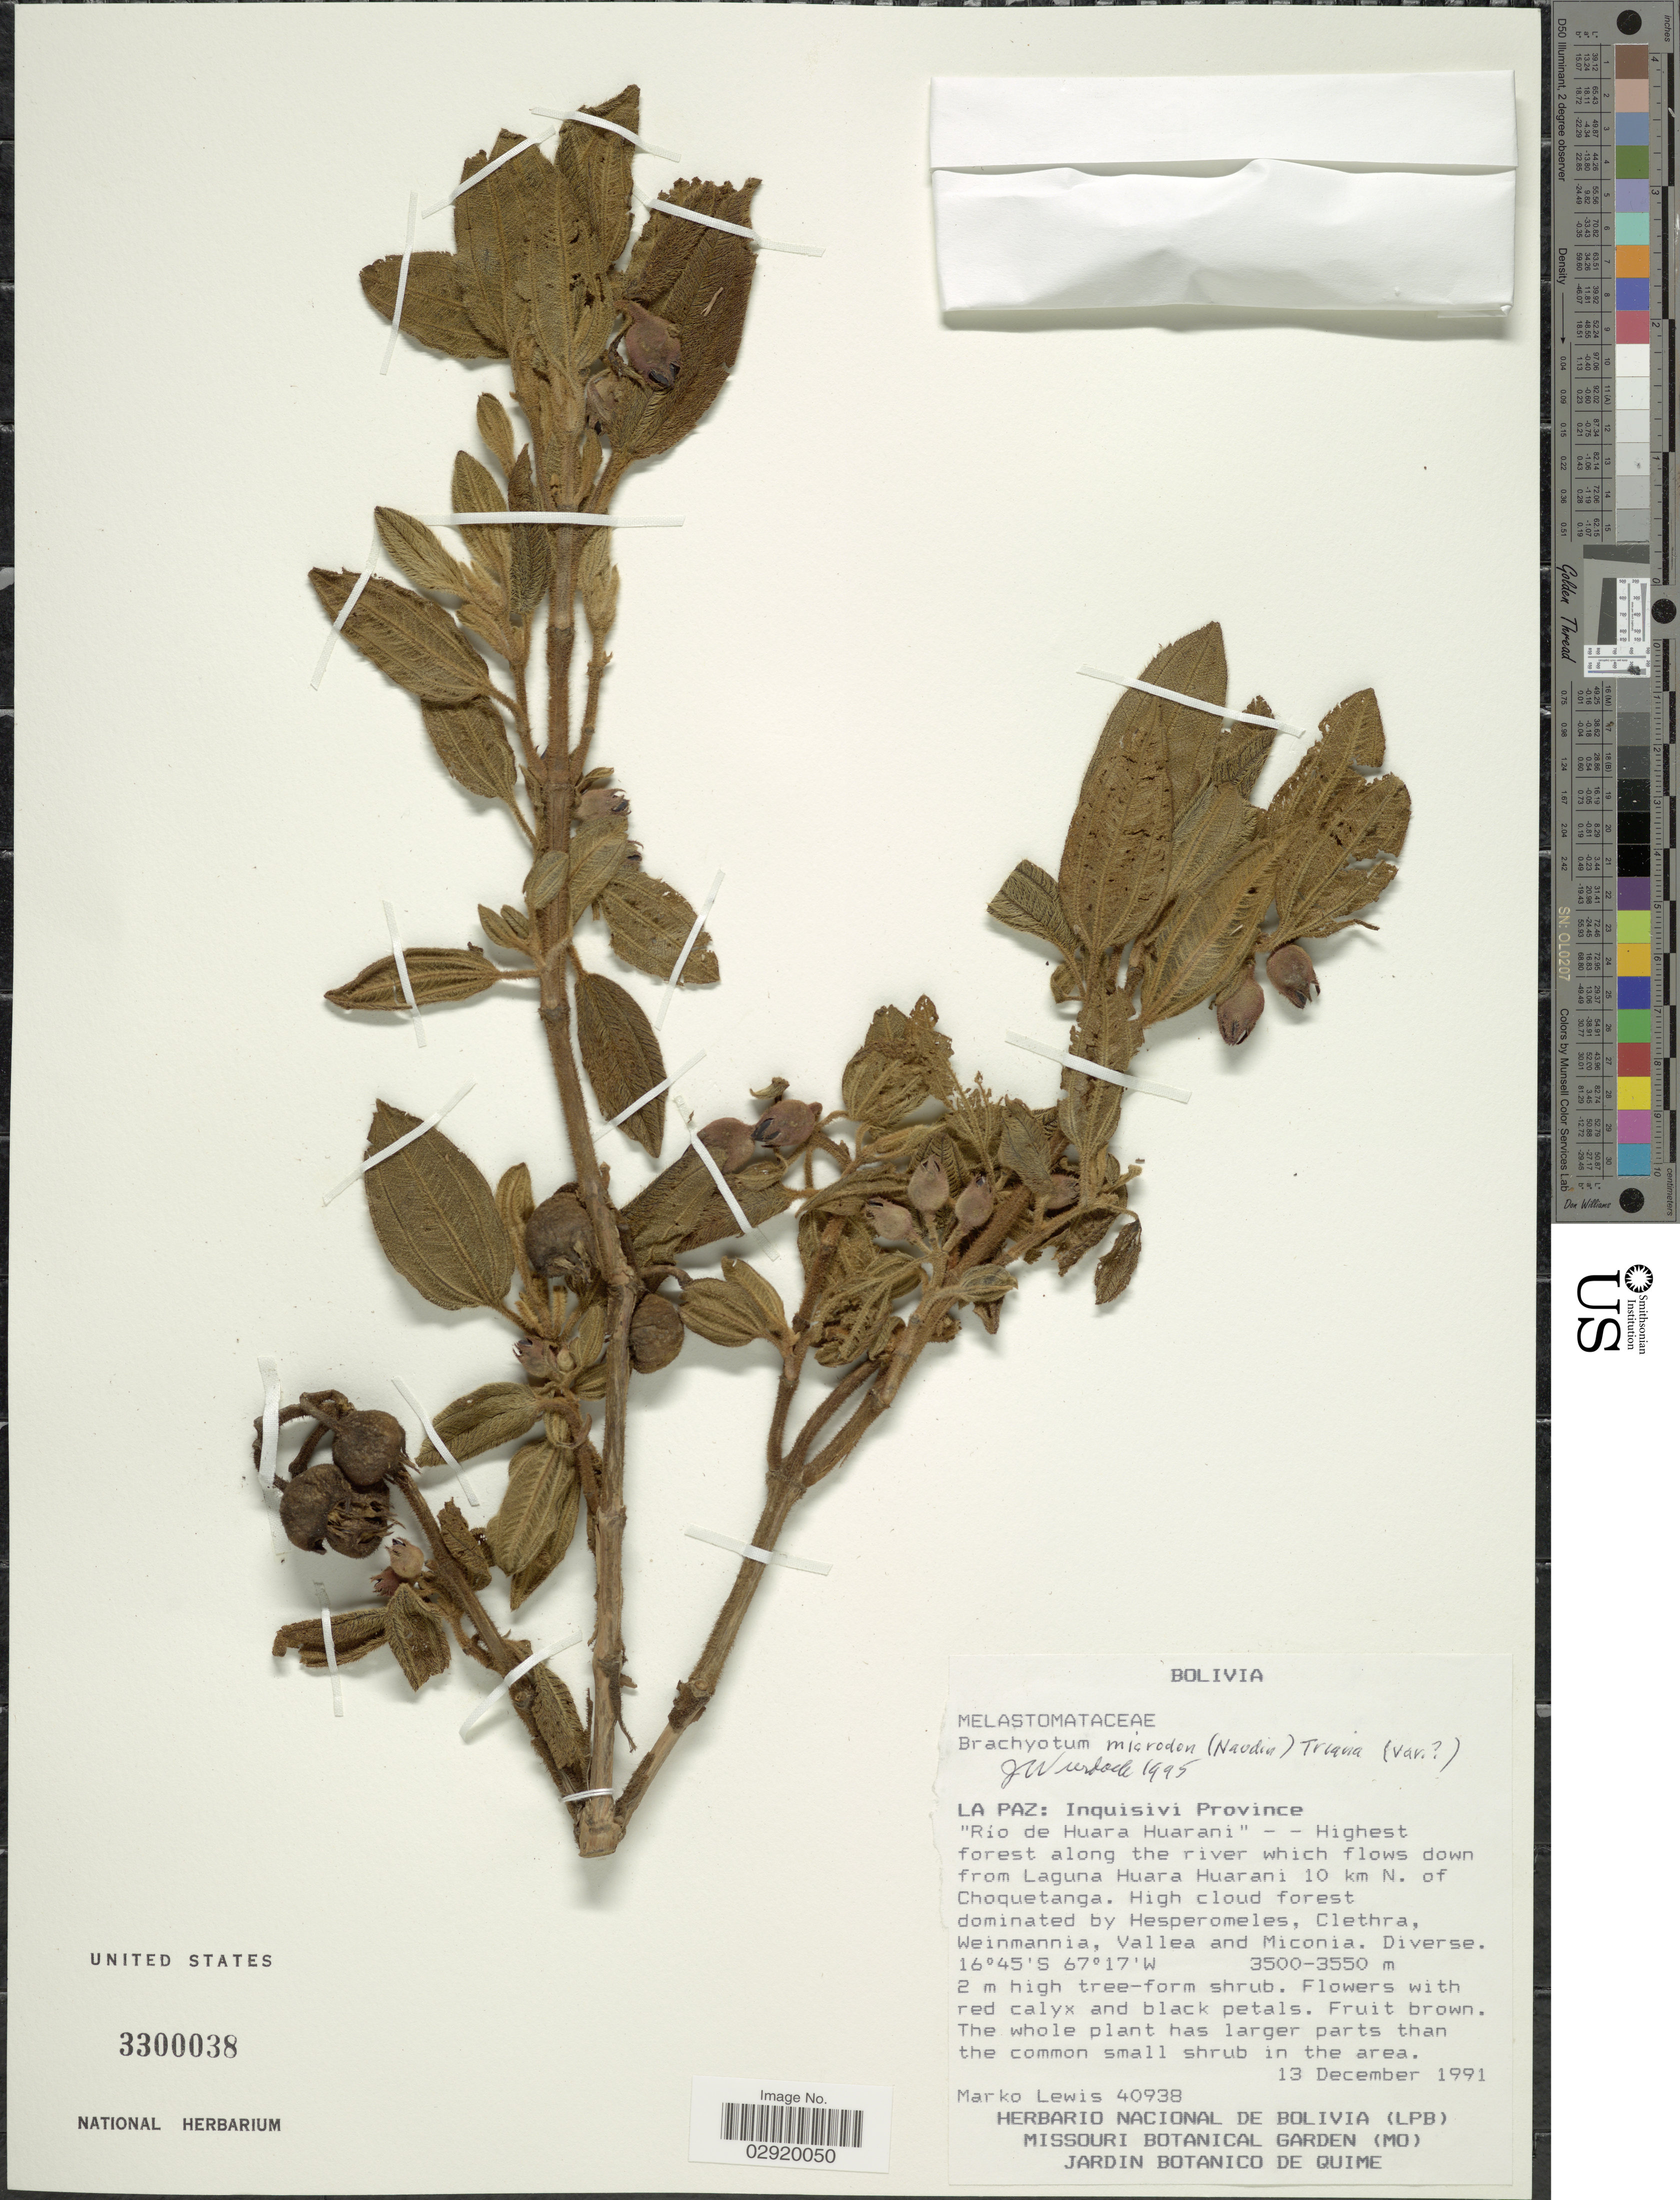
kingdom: Plantae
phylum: Tracheophyta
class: Magnoliopsida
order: Myrtales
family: Melastomataceae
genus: Brachyotum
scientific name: Brachyotum microdon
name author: (Naudin) Triana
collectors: M. A. Lewis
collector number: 40938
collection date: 1991-12-13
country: Bolivia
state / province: La Paz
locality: Inquisivi Province. "Rio de Huara Huarani" - - Highest forest along the river which flows down from Laguna Huara Huarani 10 km N. of Choquetanga.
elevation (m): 3500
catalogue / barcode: US 3300038